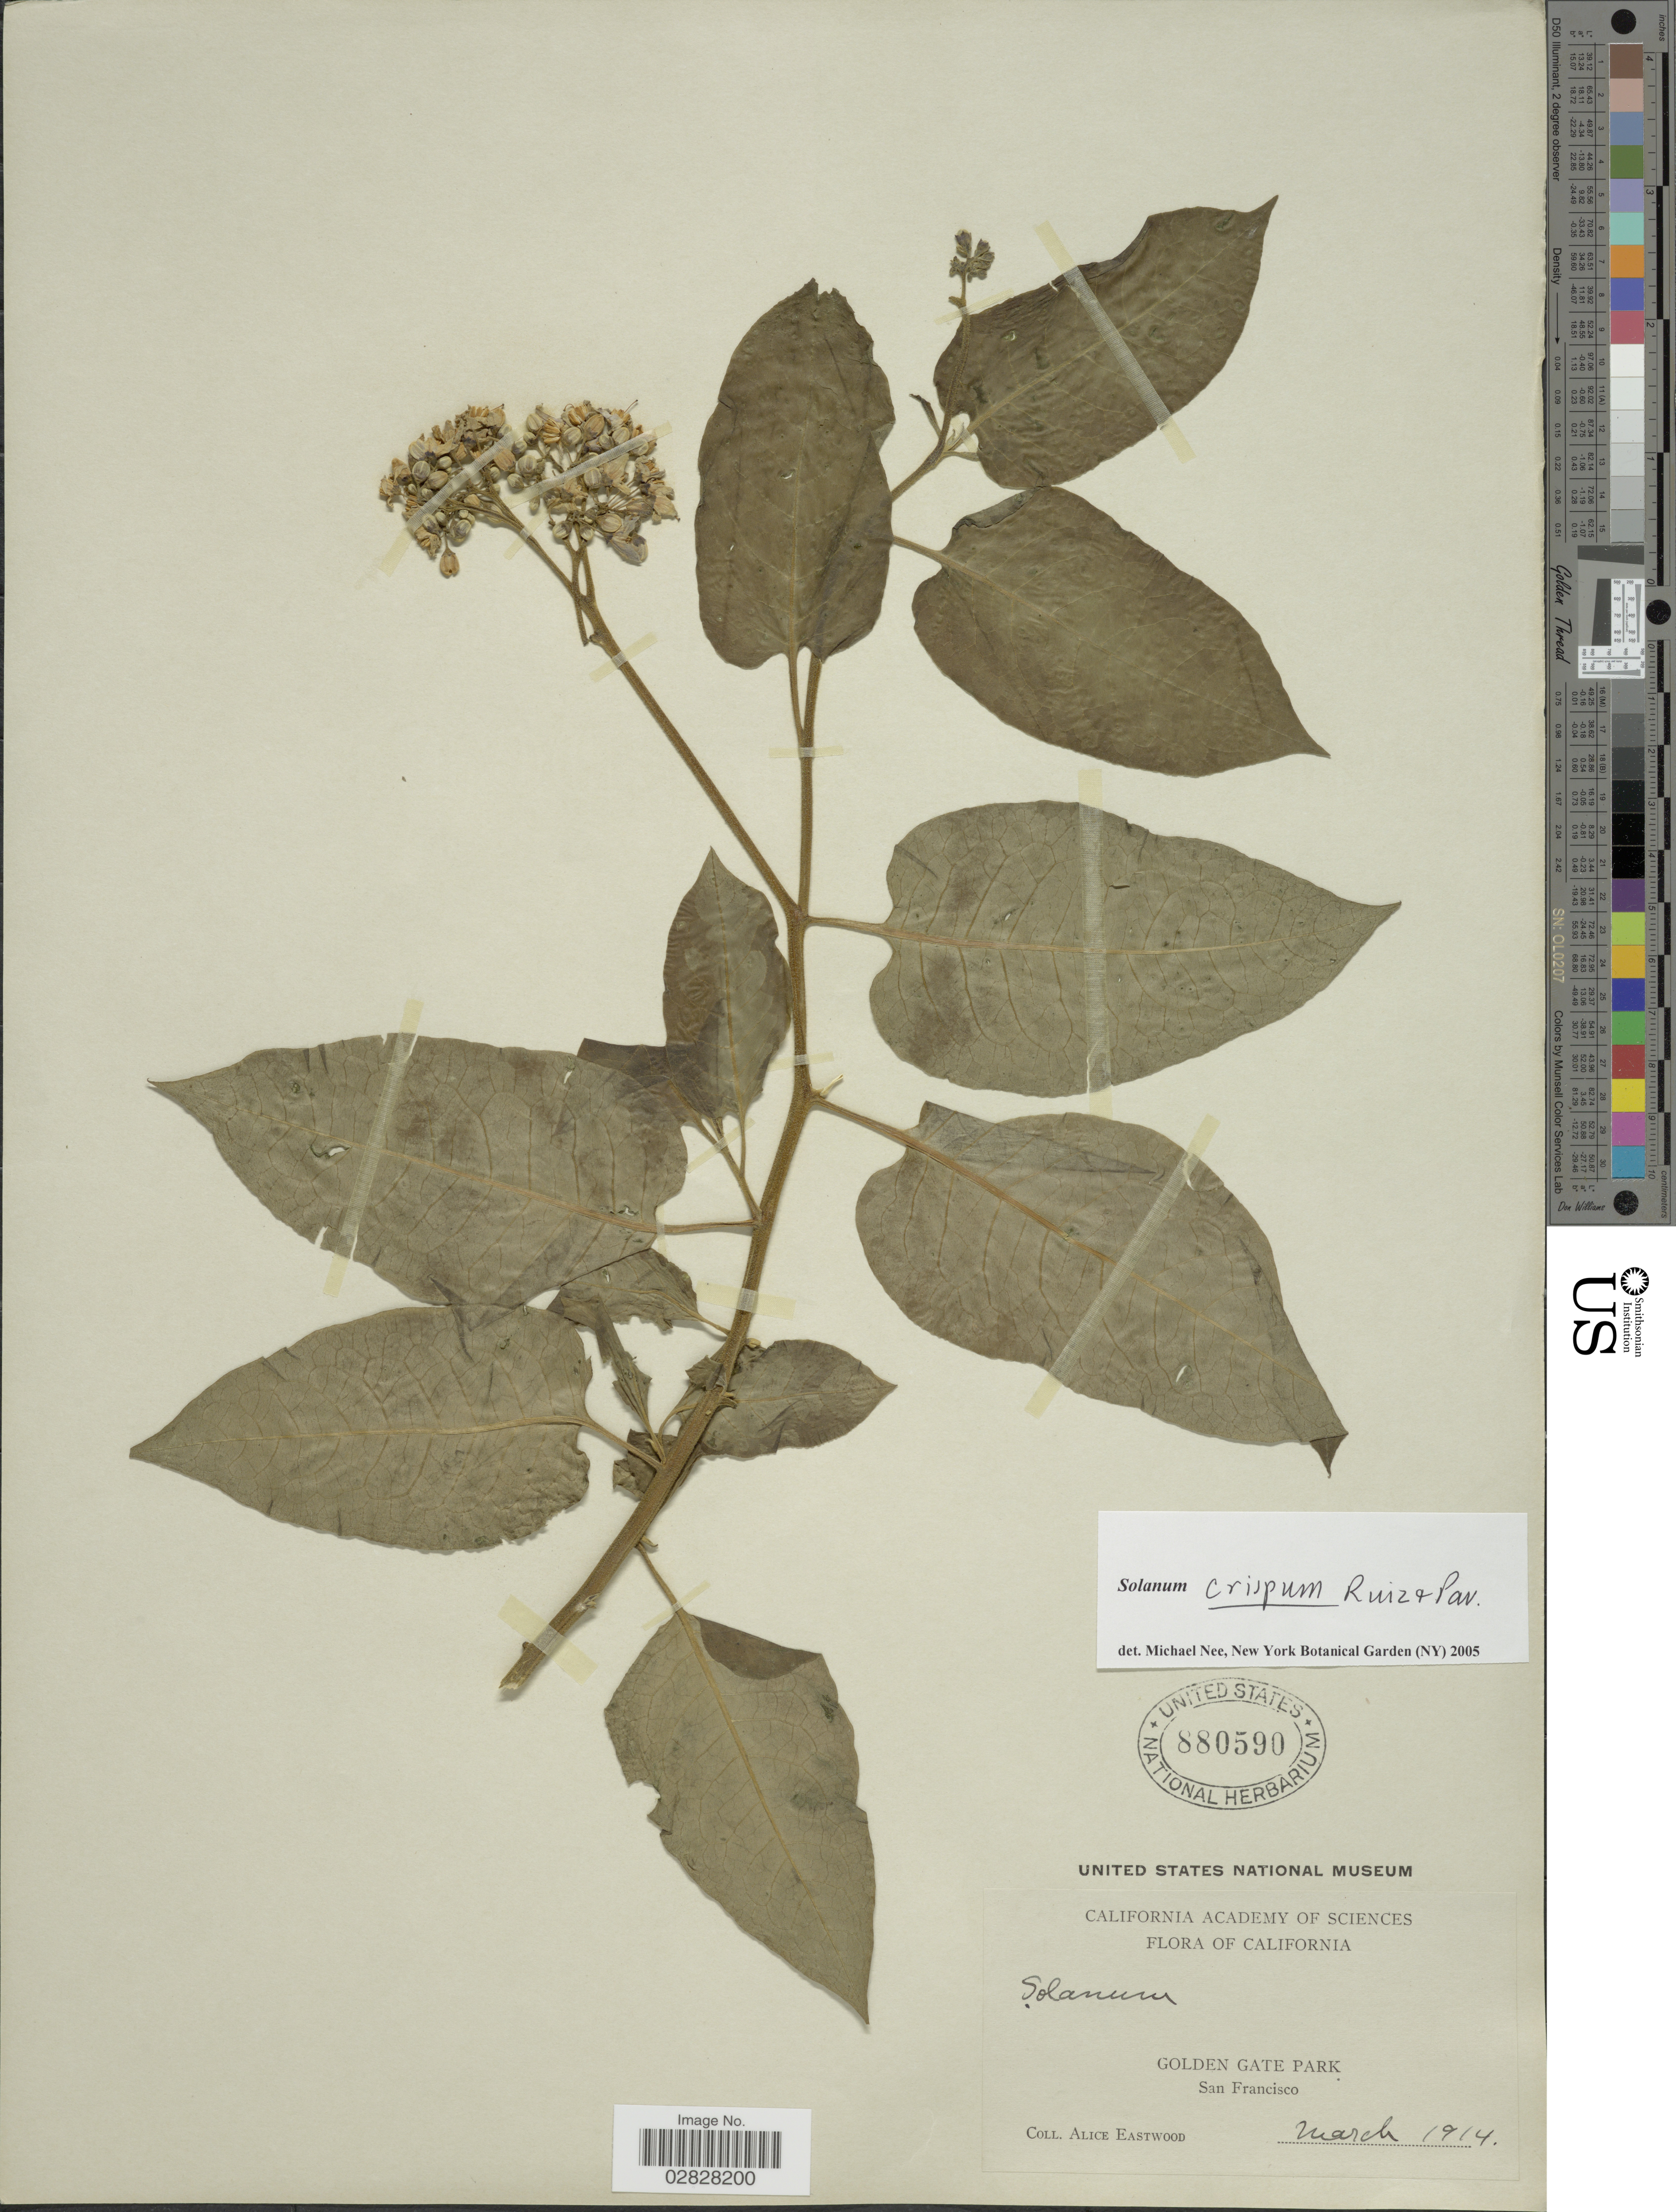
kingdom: Plantae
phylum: Tracheophyta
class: Magnoliopsida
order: Solanales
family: Solanaceae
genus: Solanum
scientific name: Solanum crispum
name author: Ruiz & Pav.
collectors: A. Eastwood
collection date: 1914-03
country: United States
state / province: California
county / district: San Francisco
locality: Golden Gate Park. San Francisco.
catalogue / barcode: US 880590